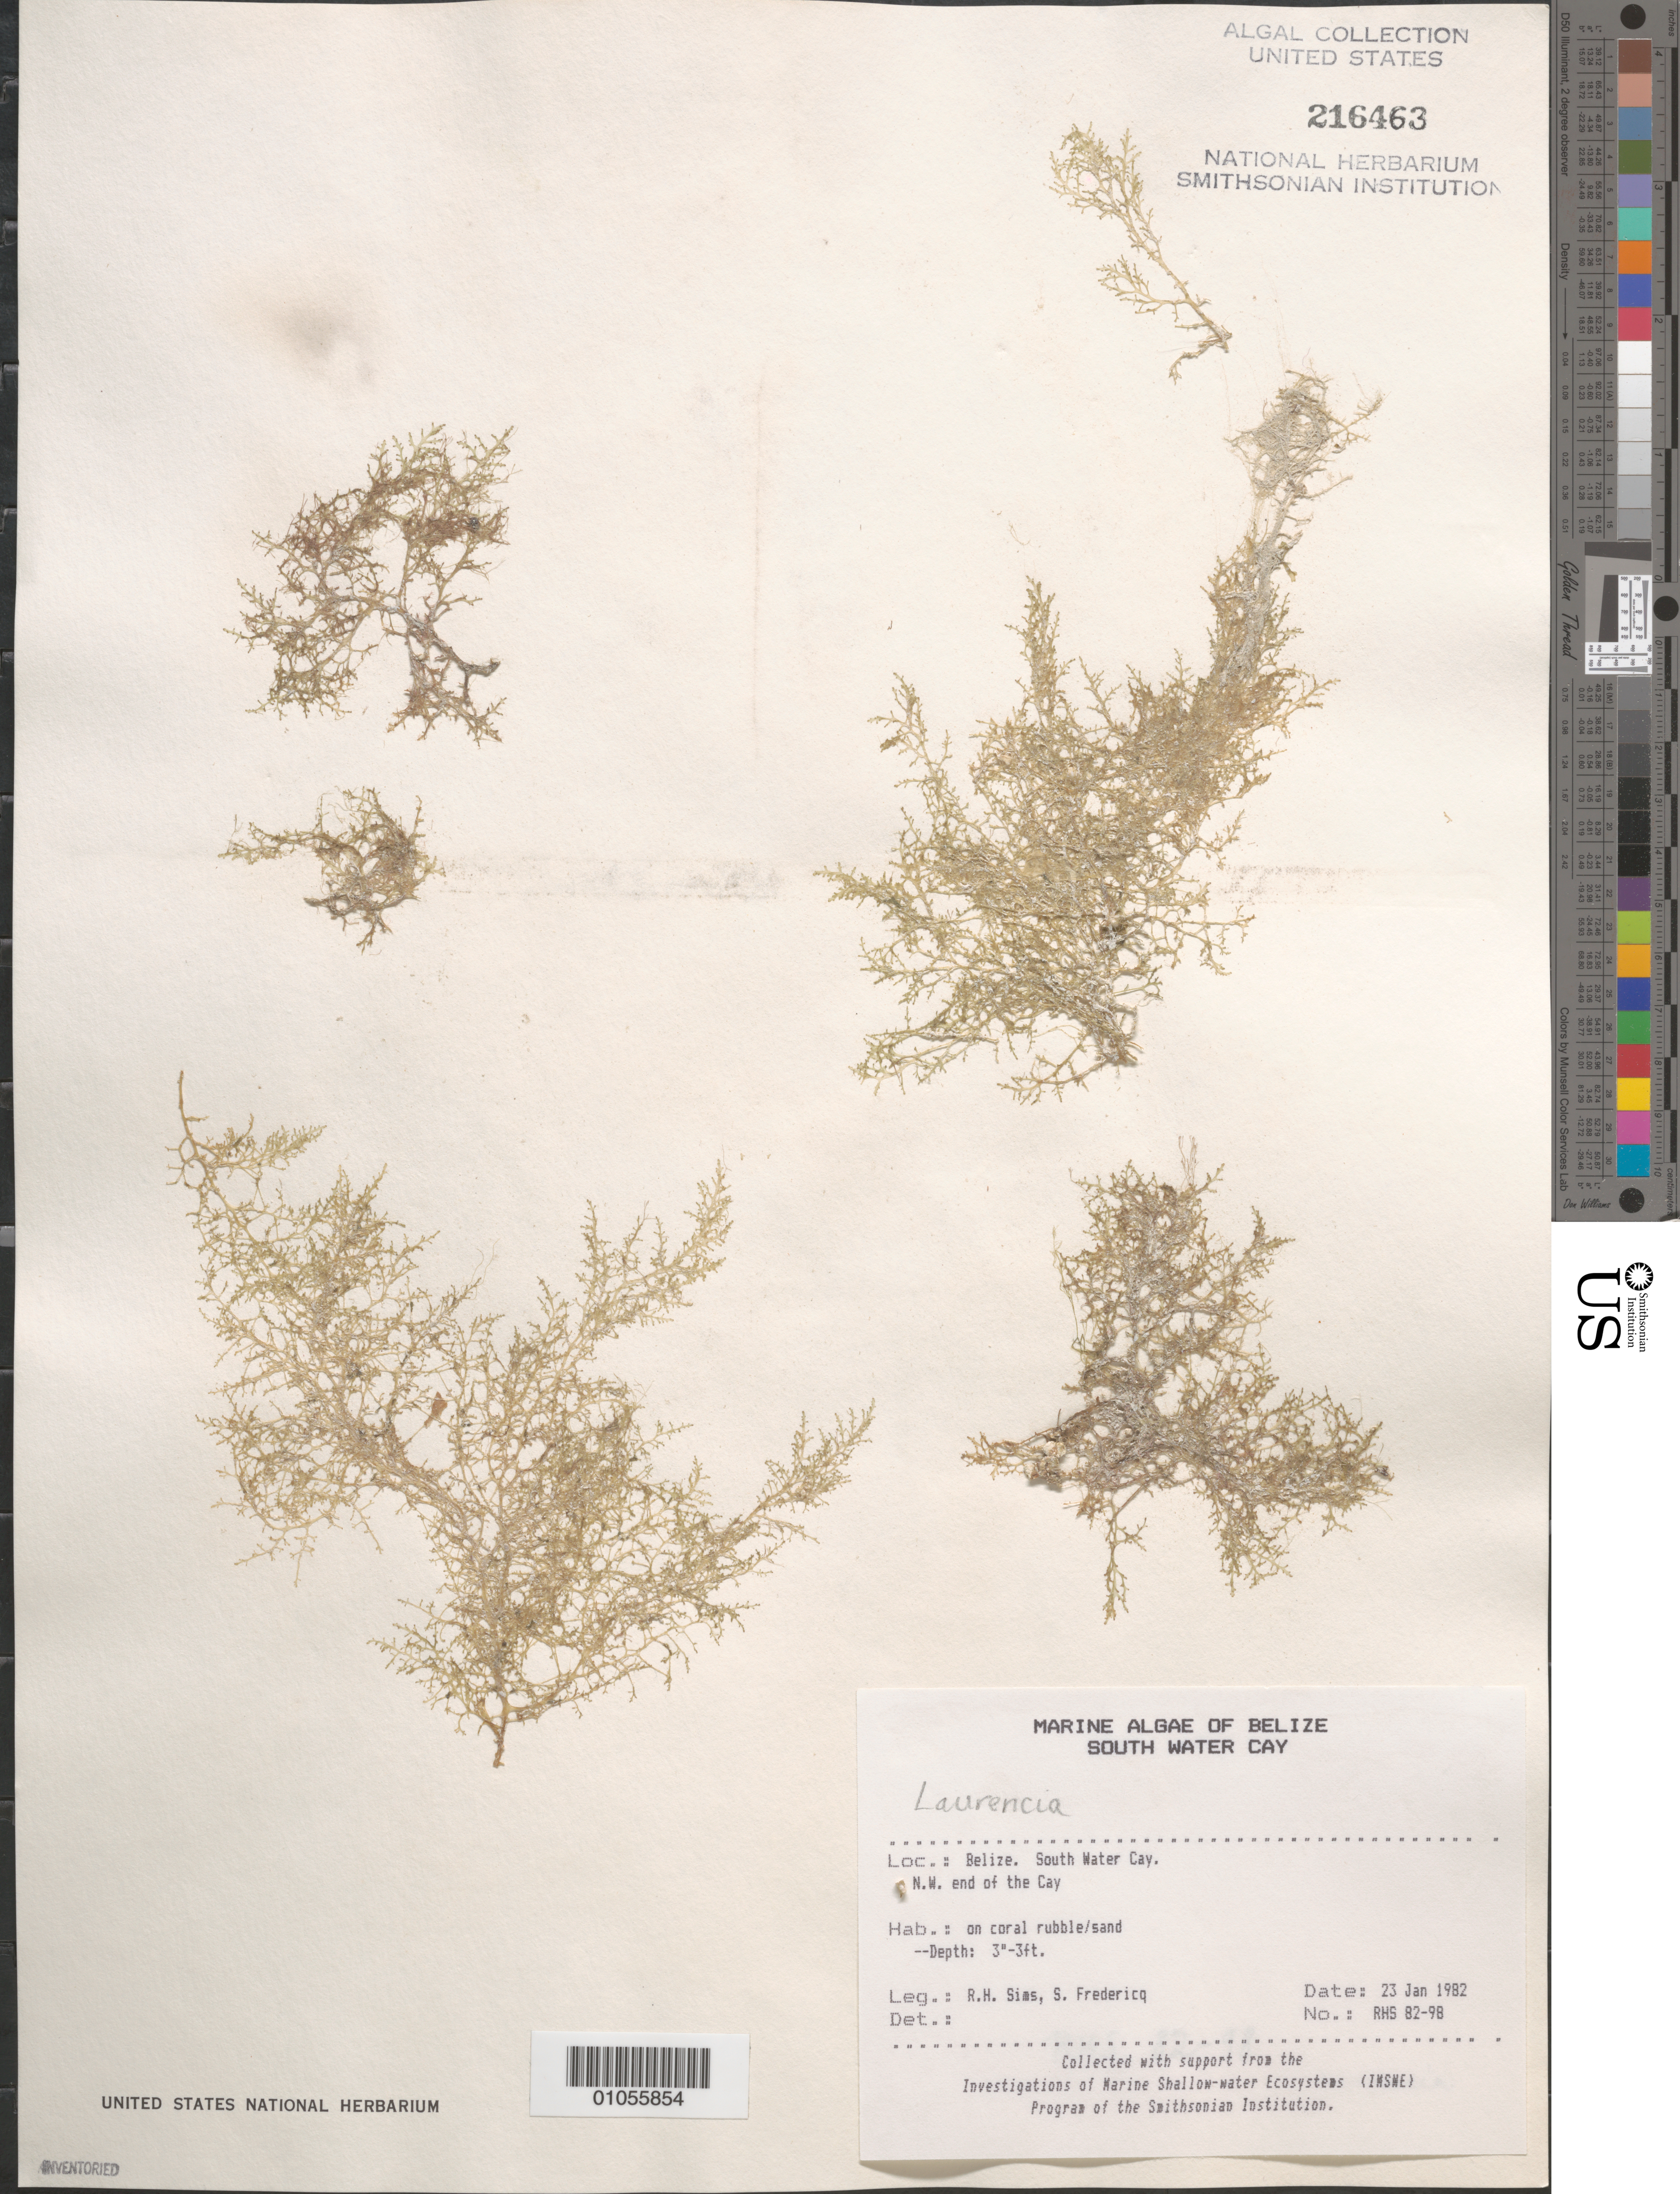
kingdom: Plantae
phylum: Rhodophyta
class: Florideophyceae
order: Ceramiales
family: Rhodomelaceae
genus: Laurencia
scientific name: Laurencia sp.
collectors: R. H. Sims & S. Fredericq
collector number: RHS 82-98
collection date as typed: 23 Jan 1982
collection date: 1982-01-23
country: Belize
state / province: Stann Creek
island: South Water Cay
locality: Northwest end of cay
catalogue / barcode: US 216463